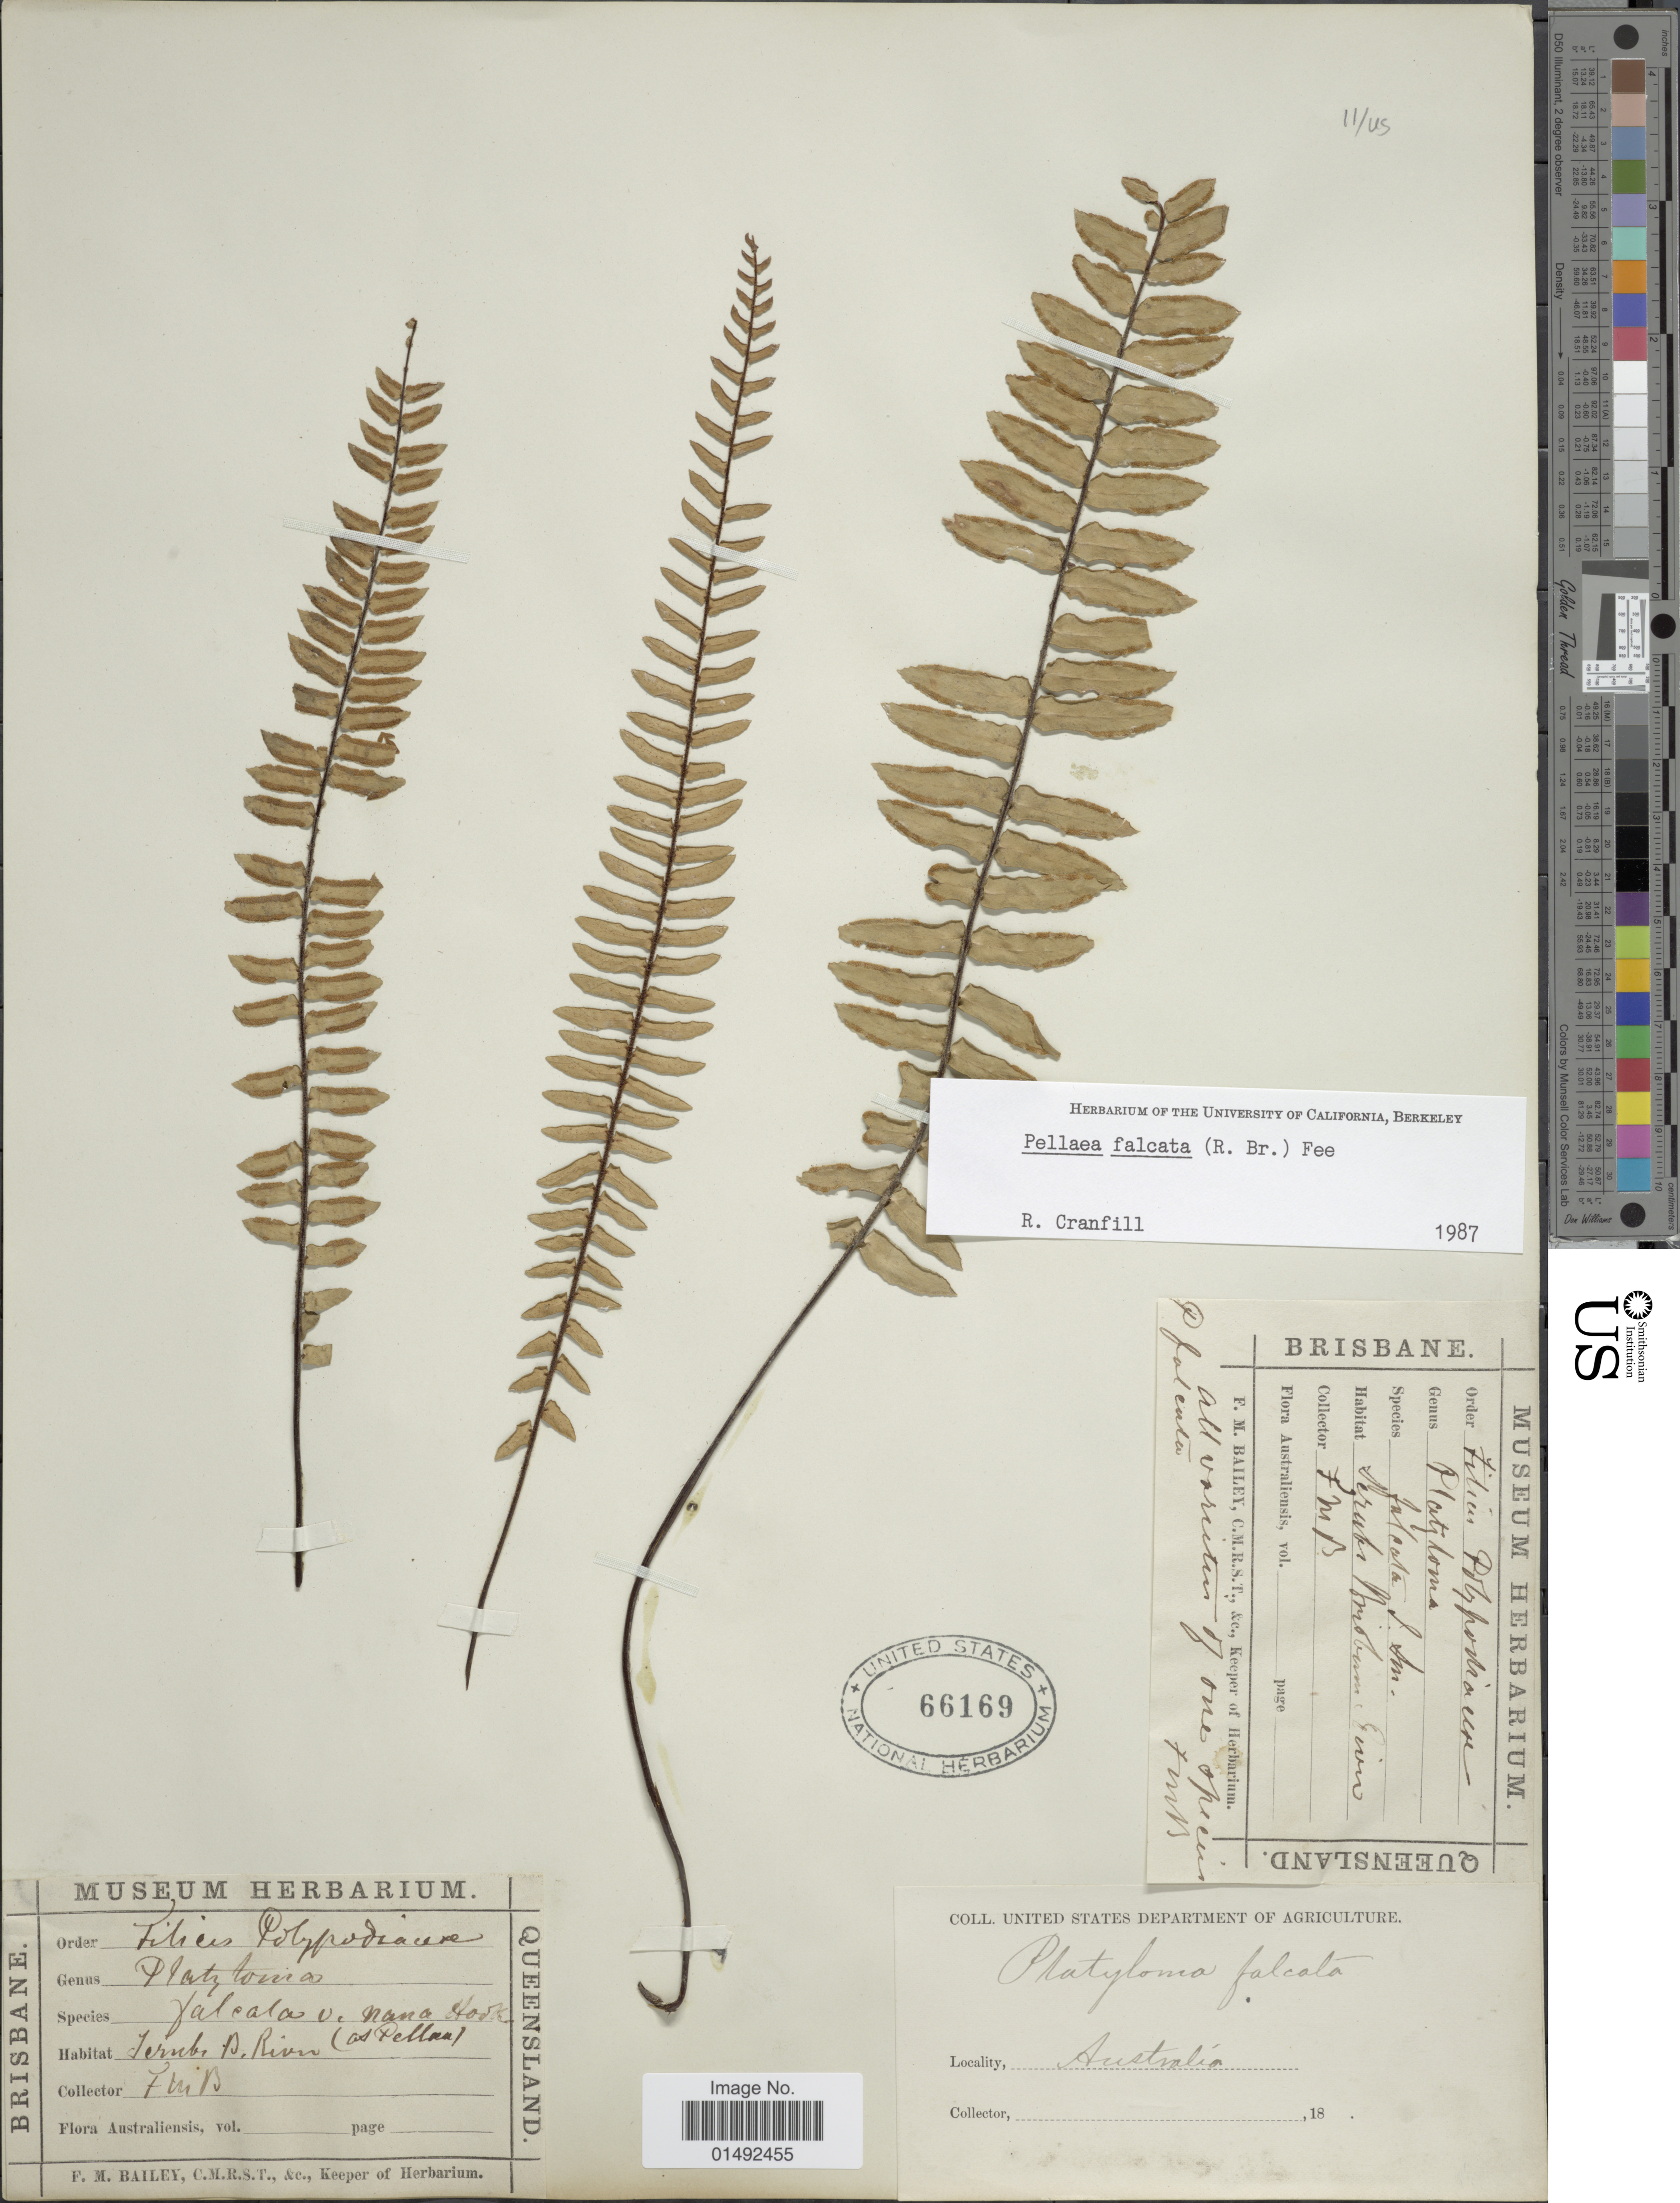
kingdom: Plantae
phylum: Tracheophyta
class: Polypodiopsida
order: Polypodiales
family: Pteridaceae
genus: Pellaea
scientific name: Pellaea falcata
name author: Fée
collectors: F. M. Bailey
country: Australia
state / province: Queensland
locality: Scrub D. River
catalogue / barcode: US 66169